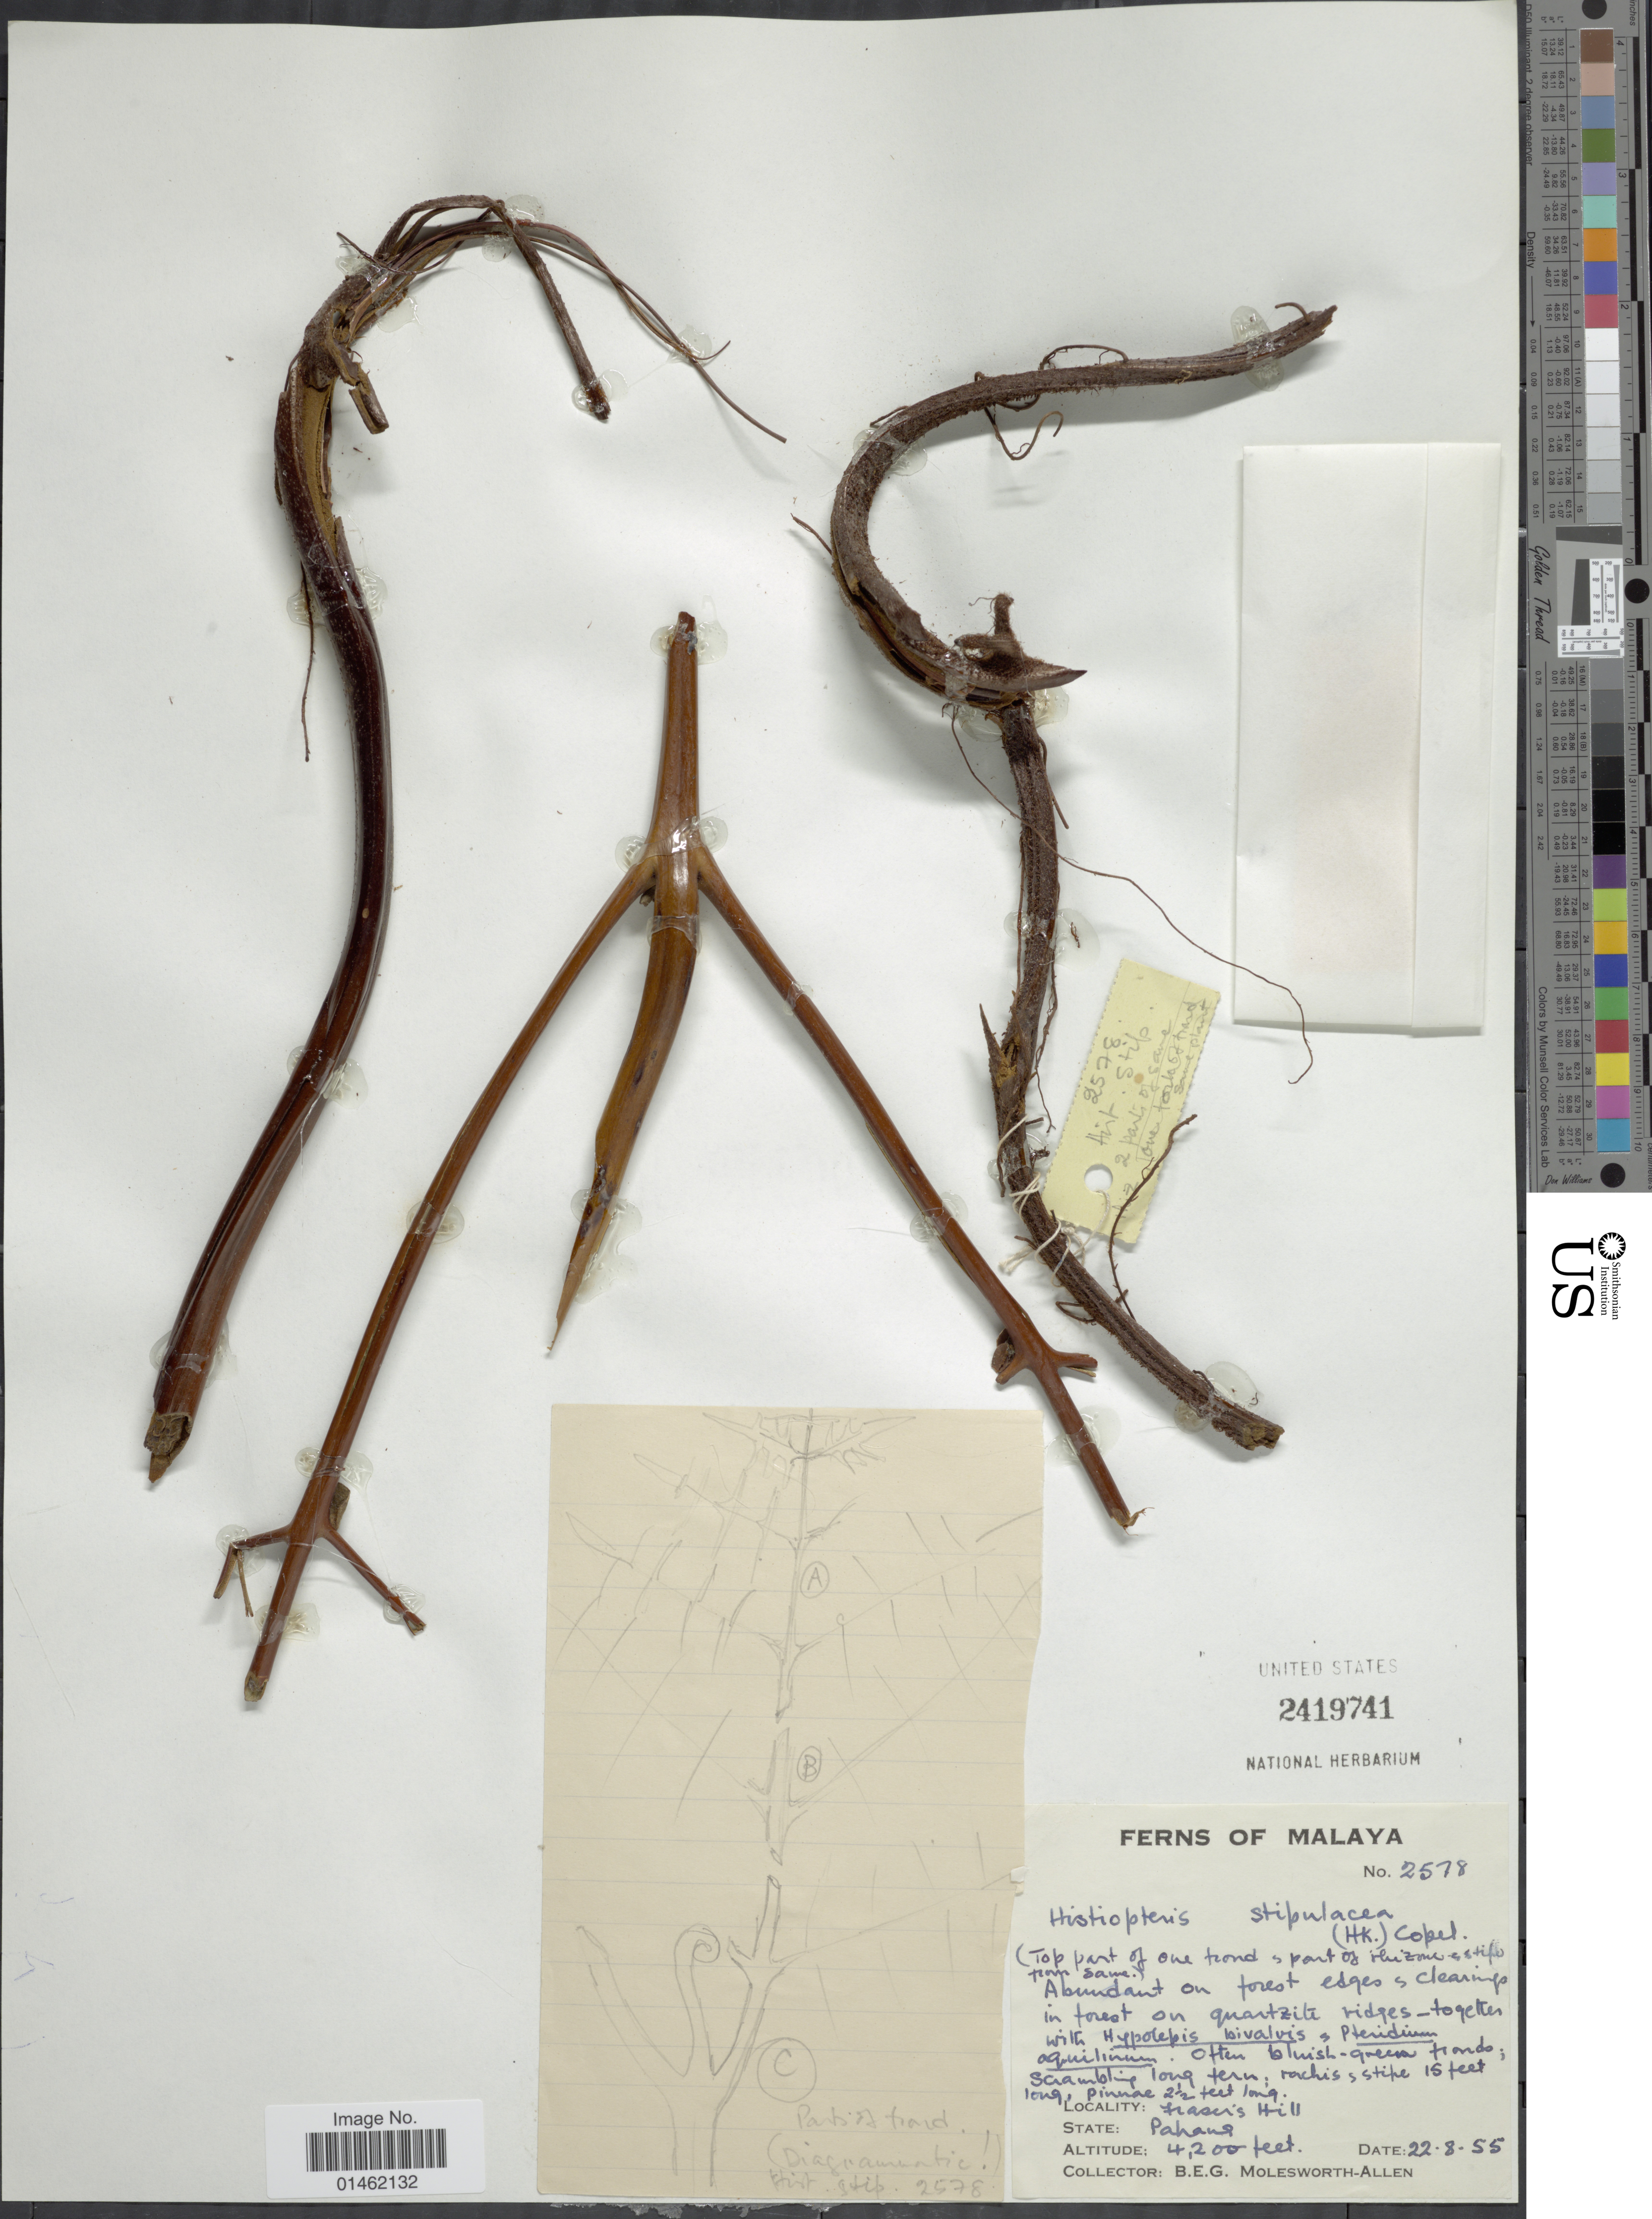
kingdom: Plantae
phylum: Tracheophyta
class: Polypodiopsida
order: Polypodiales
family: Dennstaedtiaceae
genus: Histiopteris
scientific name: Histiopteris stipulacea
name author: (Hook.) Copel.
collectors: B. E. G. Molesworth-Allen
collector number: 2578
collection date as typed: Transcribed d/m/y: 22/8/55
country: Malaysia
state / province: Pahang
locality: Malaya, Frasers Hill, State Pahang,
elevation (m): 1280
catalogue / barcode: US 2419741